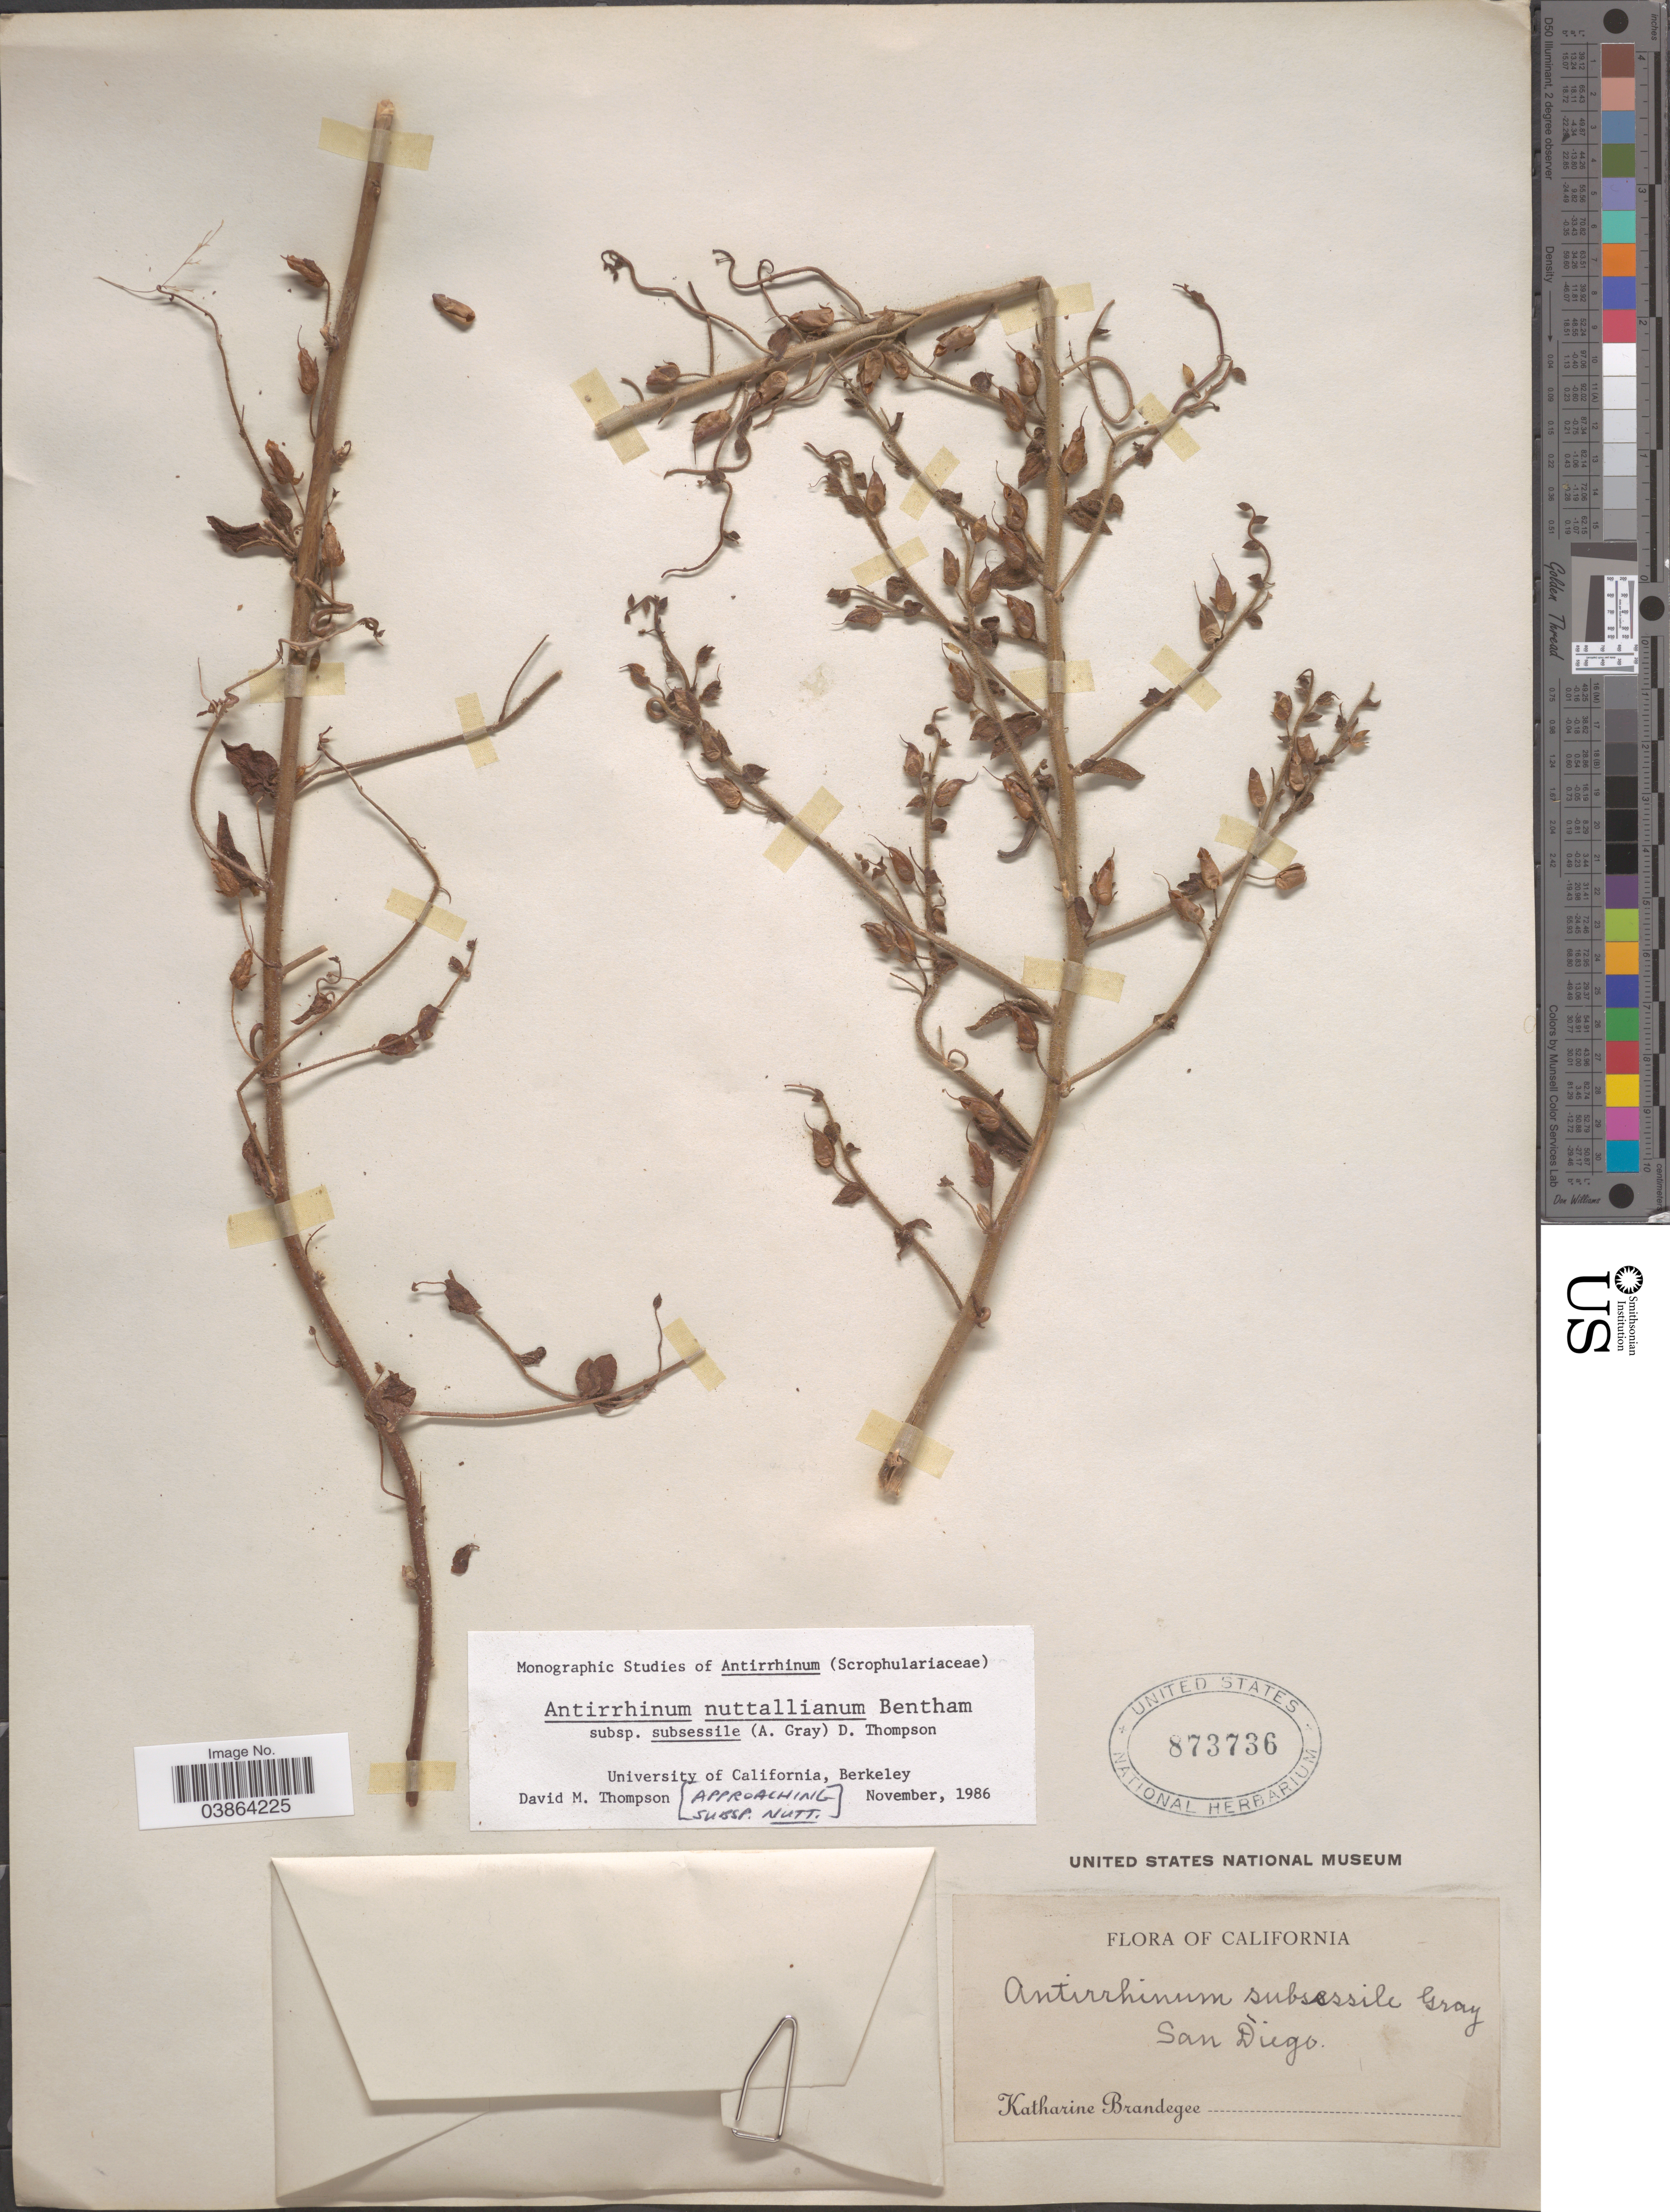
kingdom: Plantae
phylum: Tracheophyta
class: Magnoliopsida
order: Lamiales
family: Plantaginaceae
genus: Sairocarpus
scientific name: Sairocarpus nuttallianus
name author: (Benth.) D.A. Sutton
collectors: M. K. Brandegee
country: United States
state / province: California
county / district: San Diego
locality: San Diego.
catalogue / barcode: US 873736